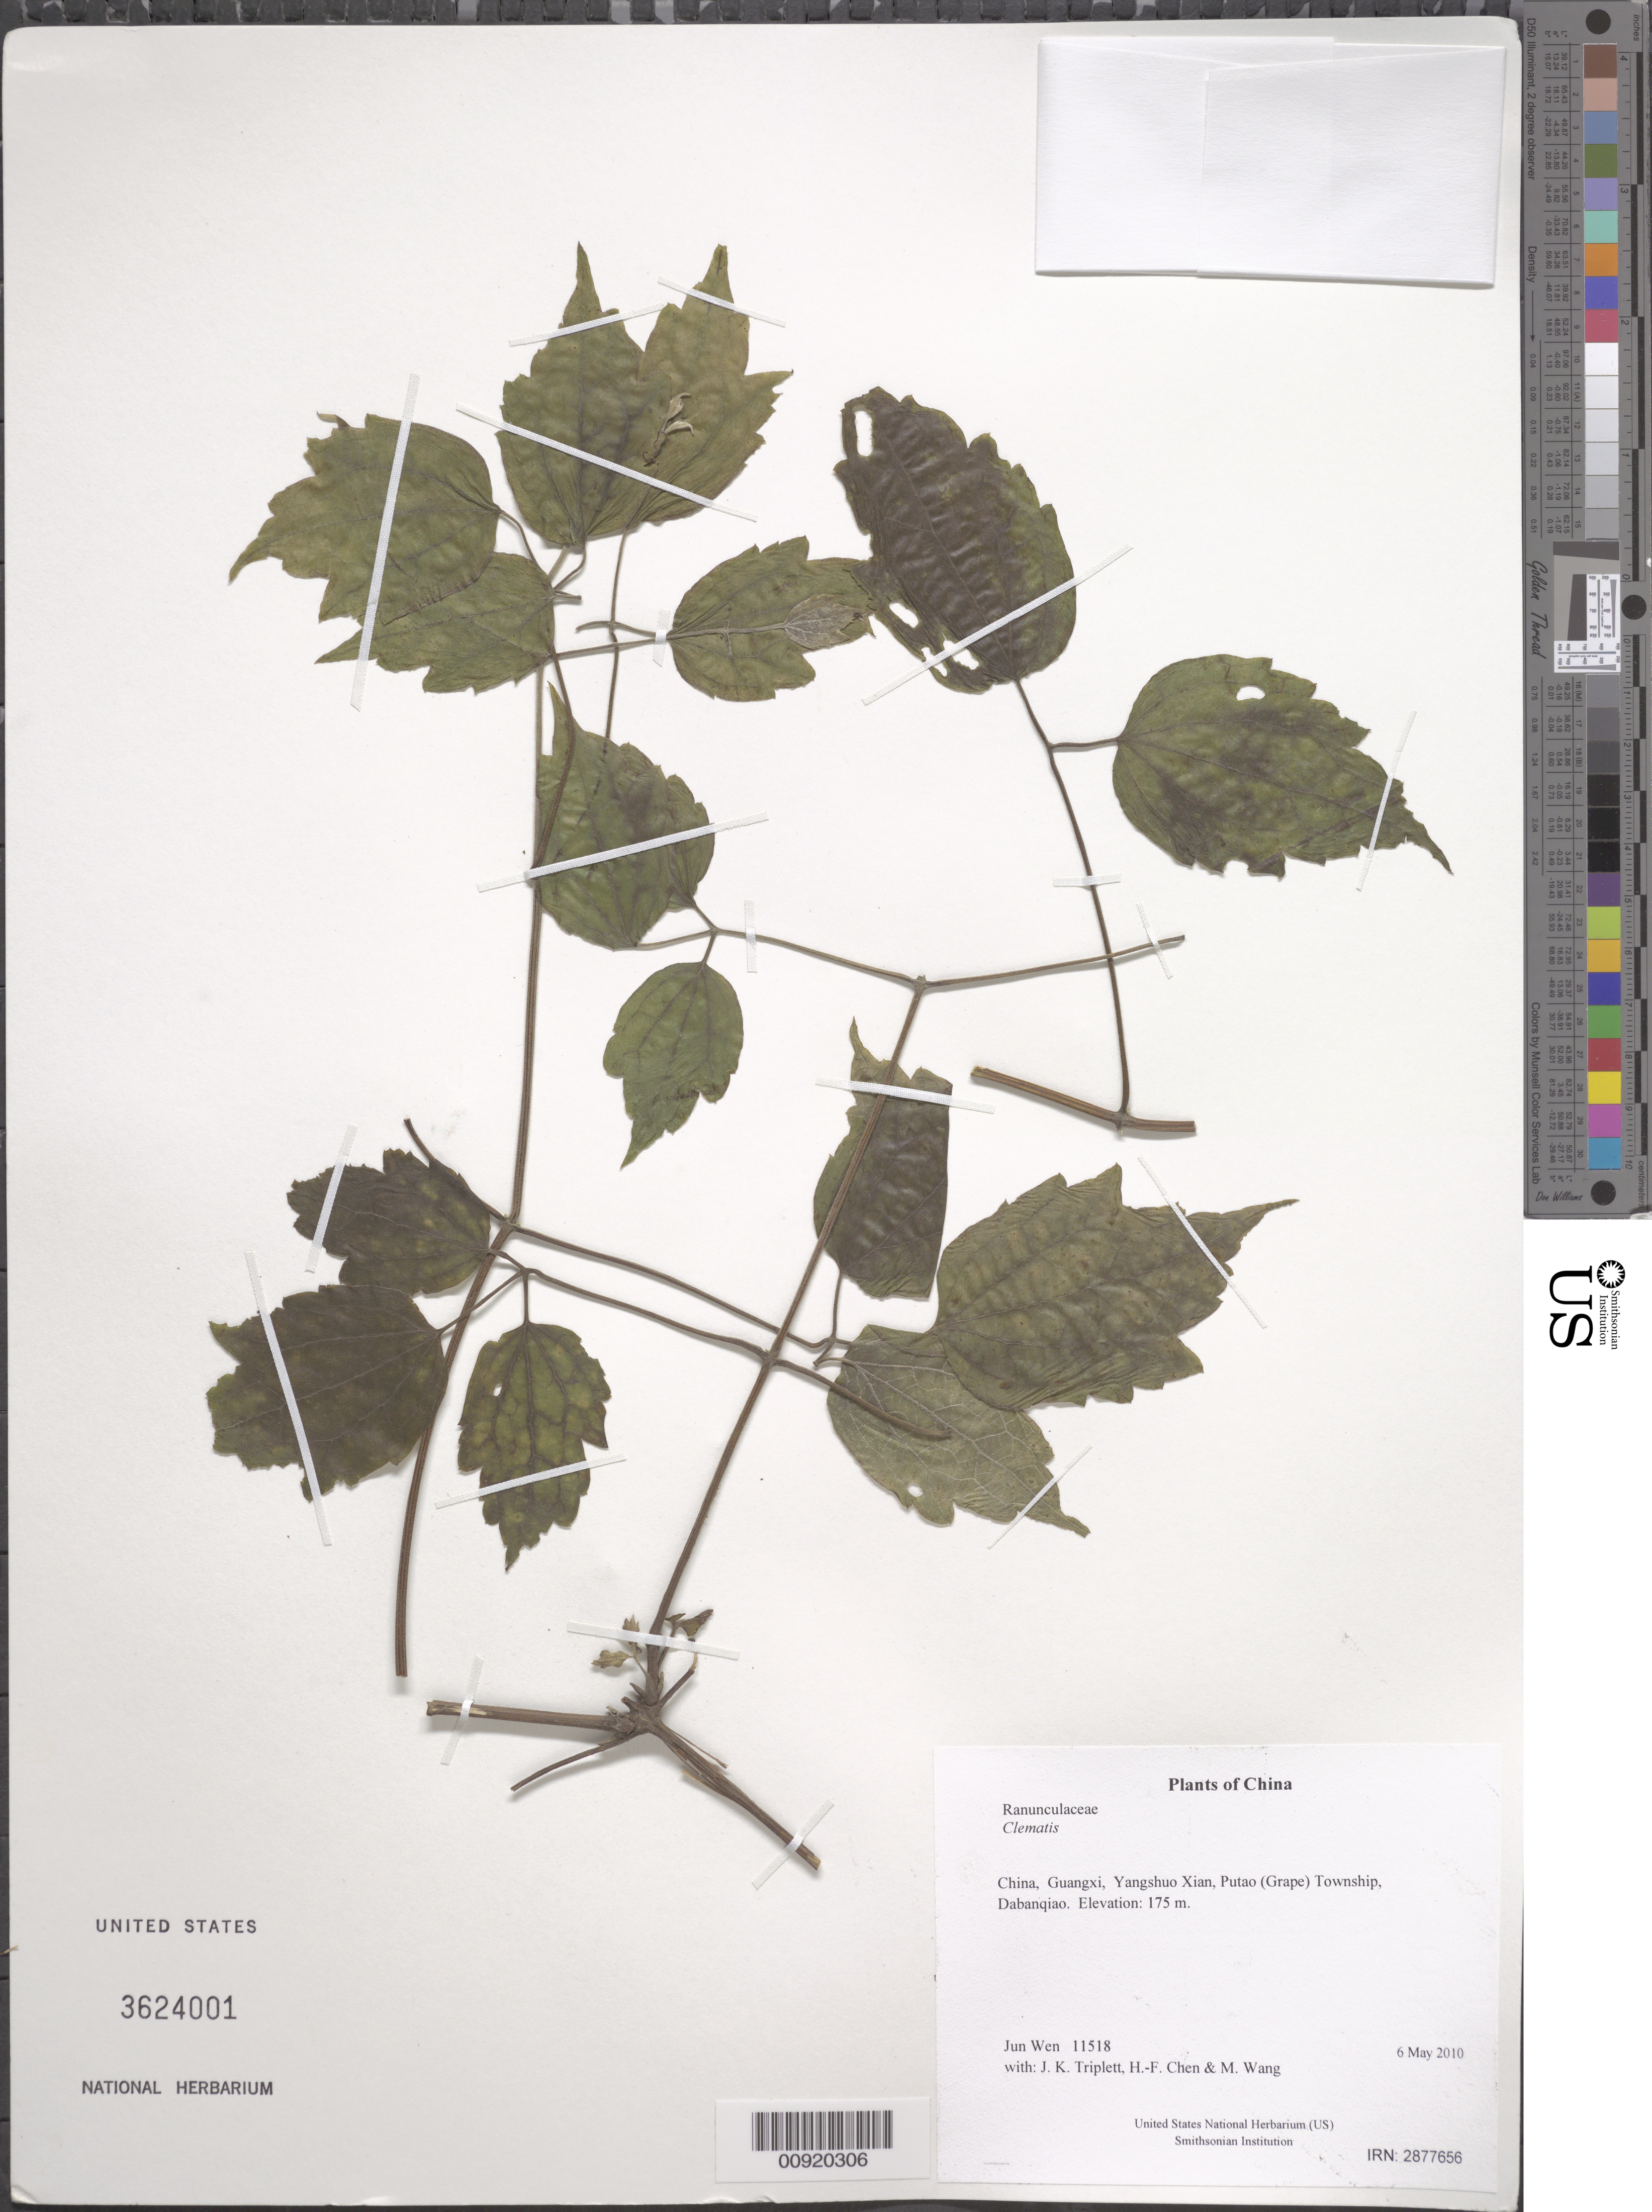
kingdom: Plantae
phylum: Tracheophyta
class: Magnoliopsida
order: Ranunculales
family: Ranunculaceae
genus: Clematis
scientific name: Clematis sp.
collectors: J. Wen, J. K. Triplett, H.-F. Chen & M. Wang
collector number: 11518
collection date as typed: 6 May 2010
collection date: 2010-05-06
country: China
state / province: Guangxi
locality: Yangshuo Xian, Putao (Grape) Township, Dabanqiao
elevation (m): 175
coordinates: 24 54.616 N, 110 21.517 E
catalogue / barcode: US 3624001